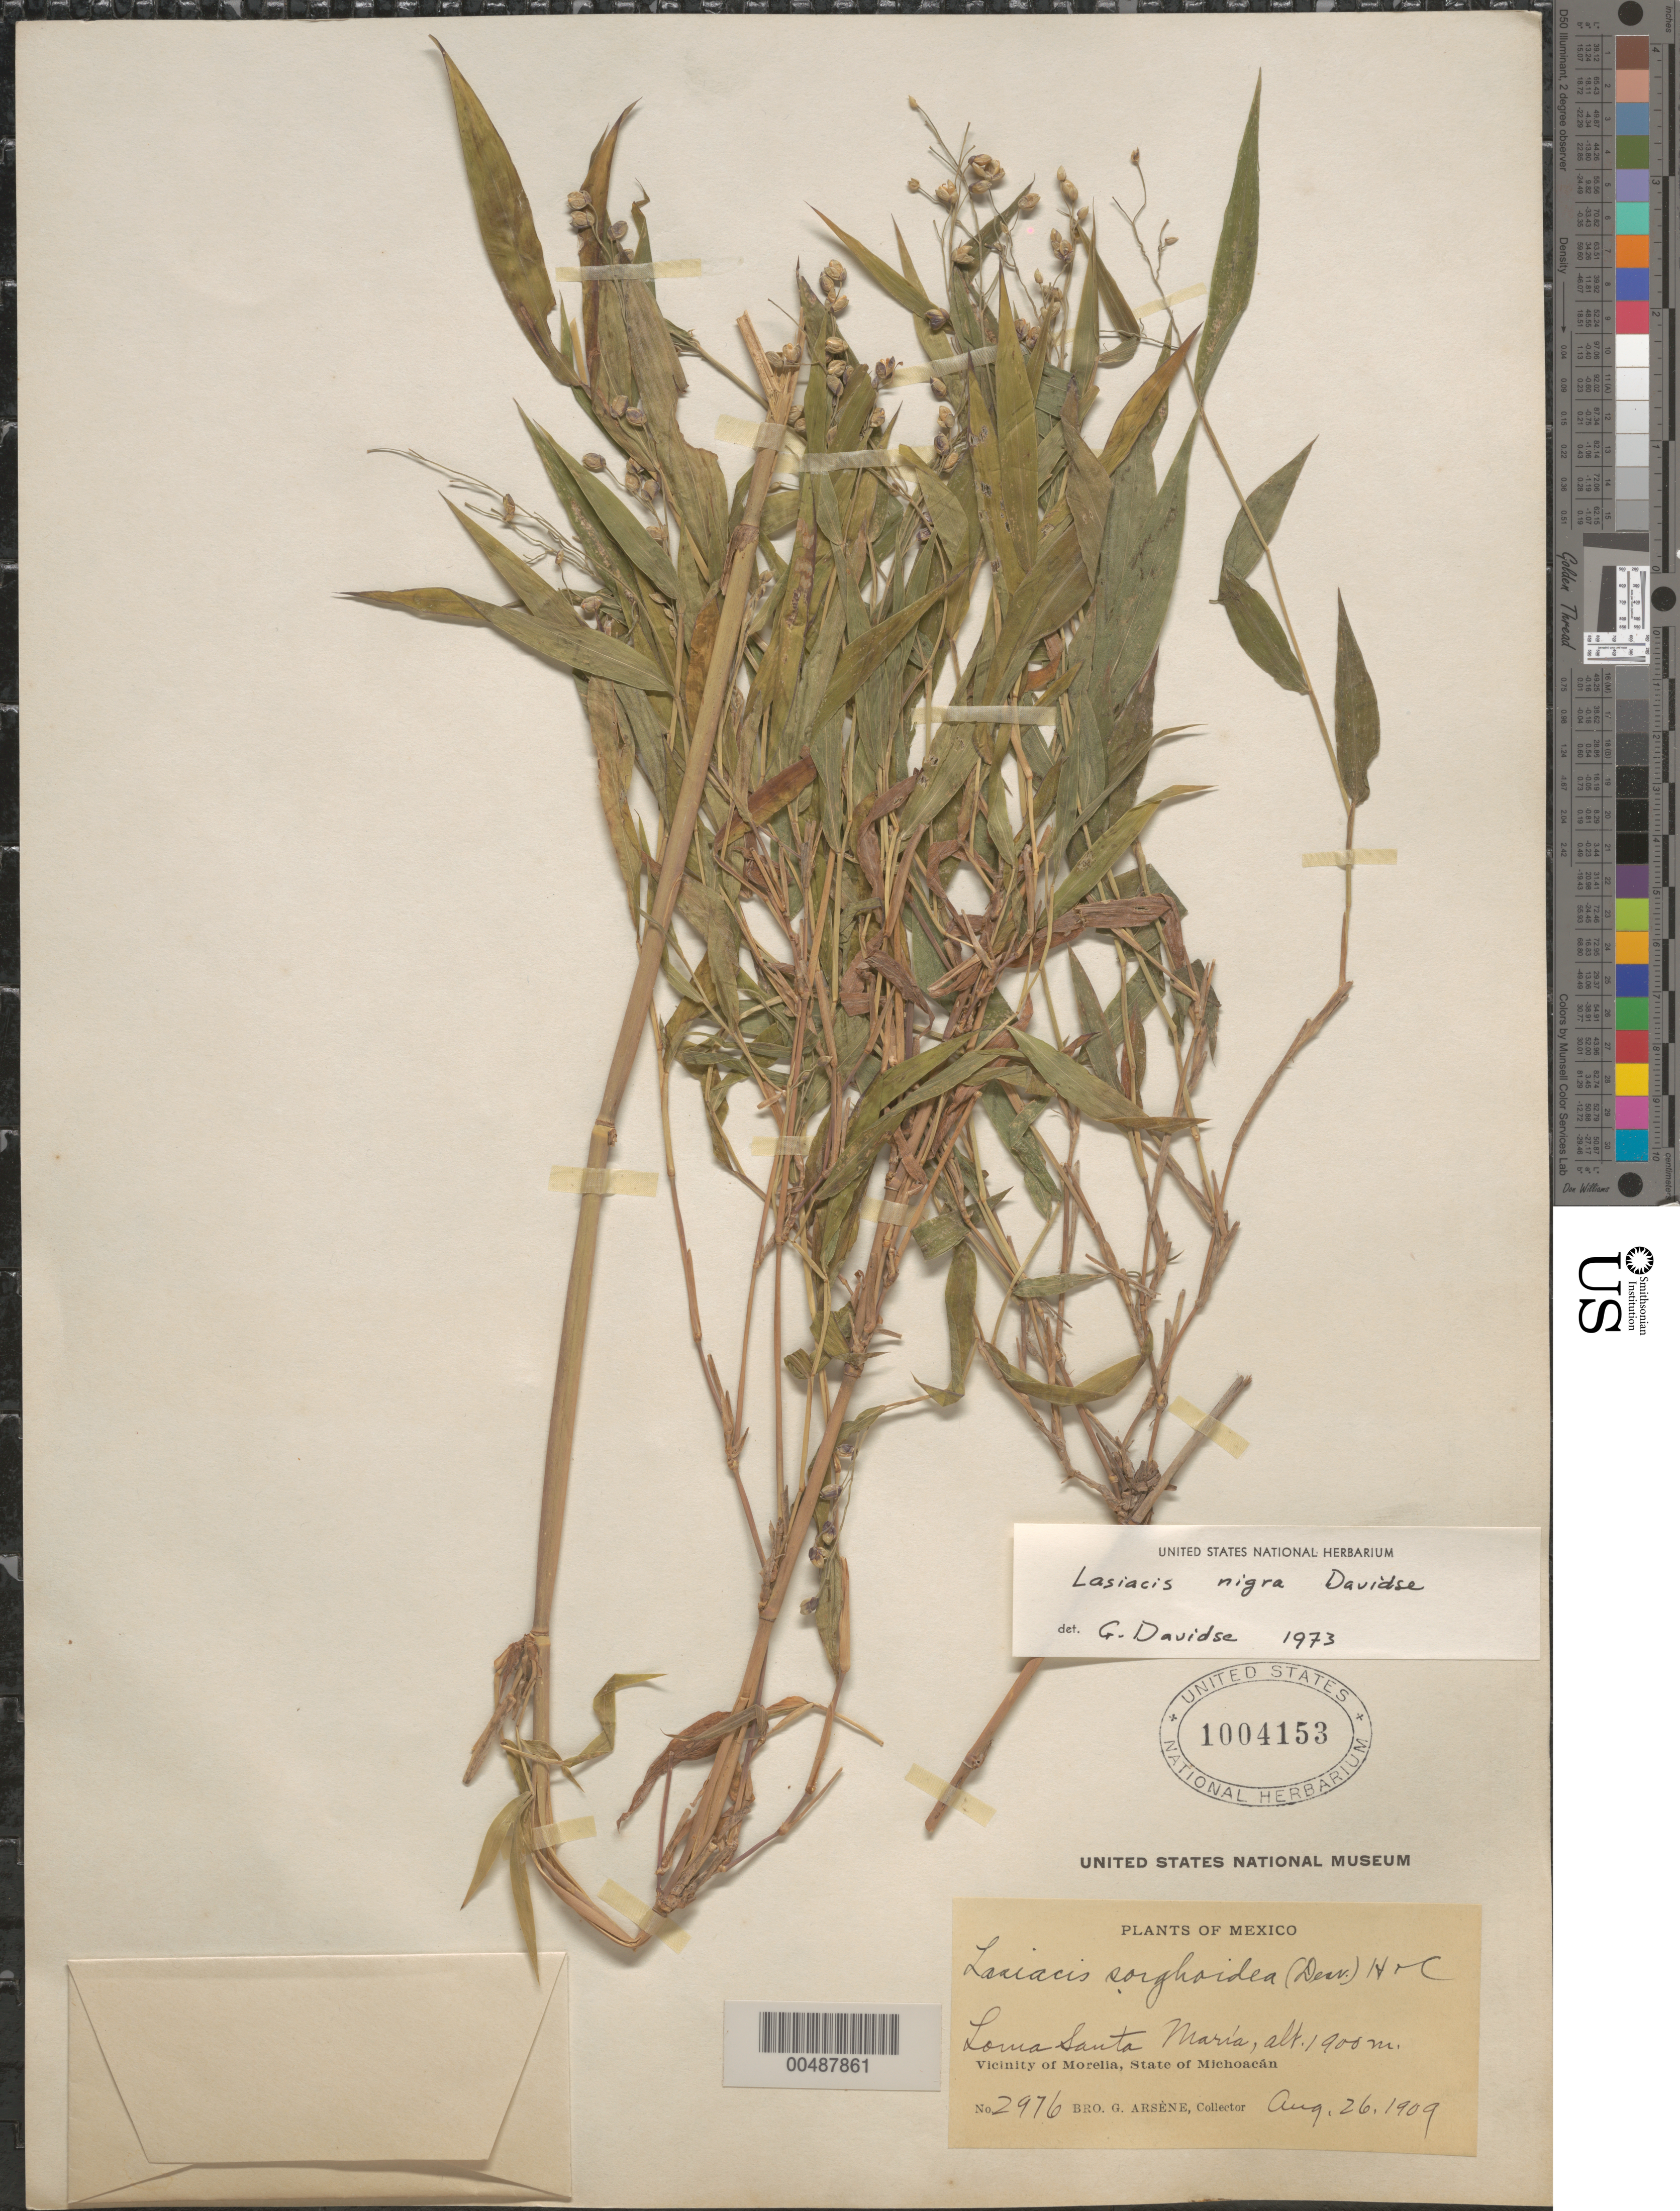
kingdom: Plantae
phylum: Tracheophyta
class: Liliopsida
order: Poales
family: Poaceae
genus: Lasiacis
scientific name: Lasiacis maxonii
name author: Swallen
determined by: Davidse, Gerrit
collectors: Bro. G. Arsène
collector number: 2976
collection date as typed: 26 Aug 1909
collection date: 1909-08-26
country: Mexico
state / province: Michoacán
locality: Loma Santa Mar¡a, vicinity of Morelia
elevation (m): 1900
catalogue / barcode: US 1004153